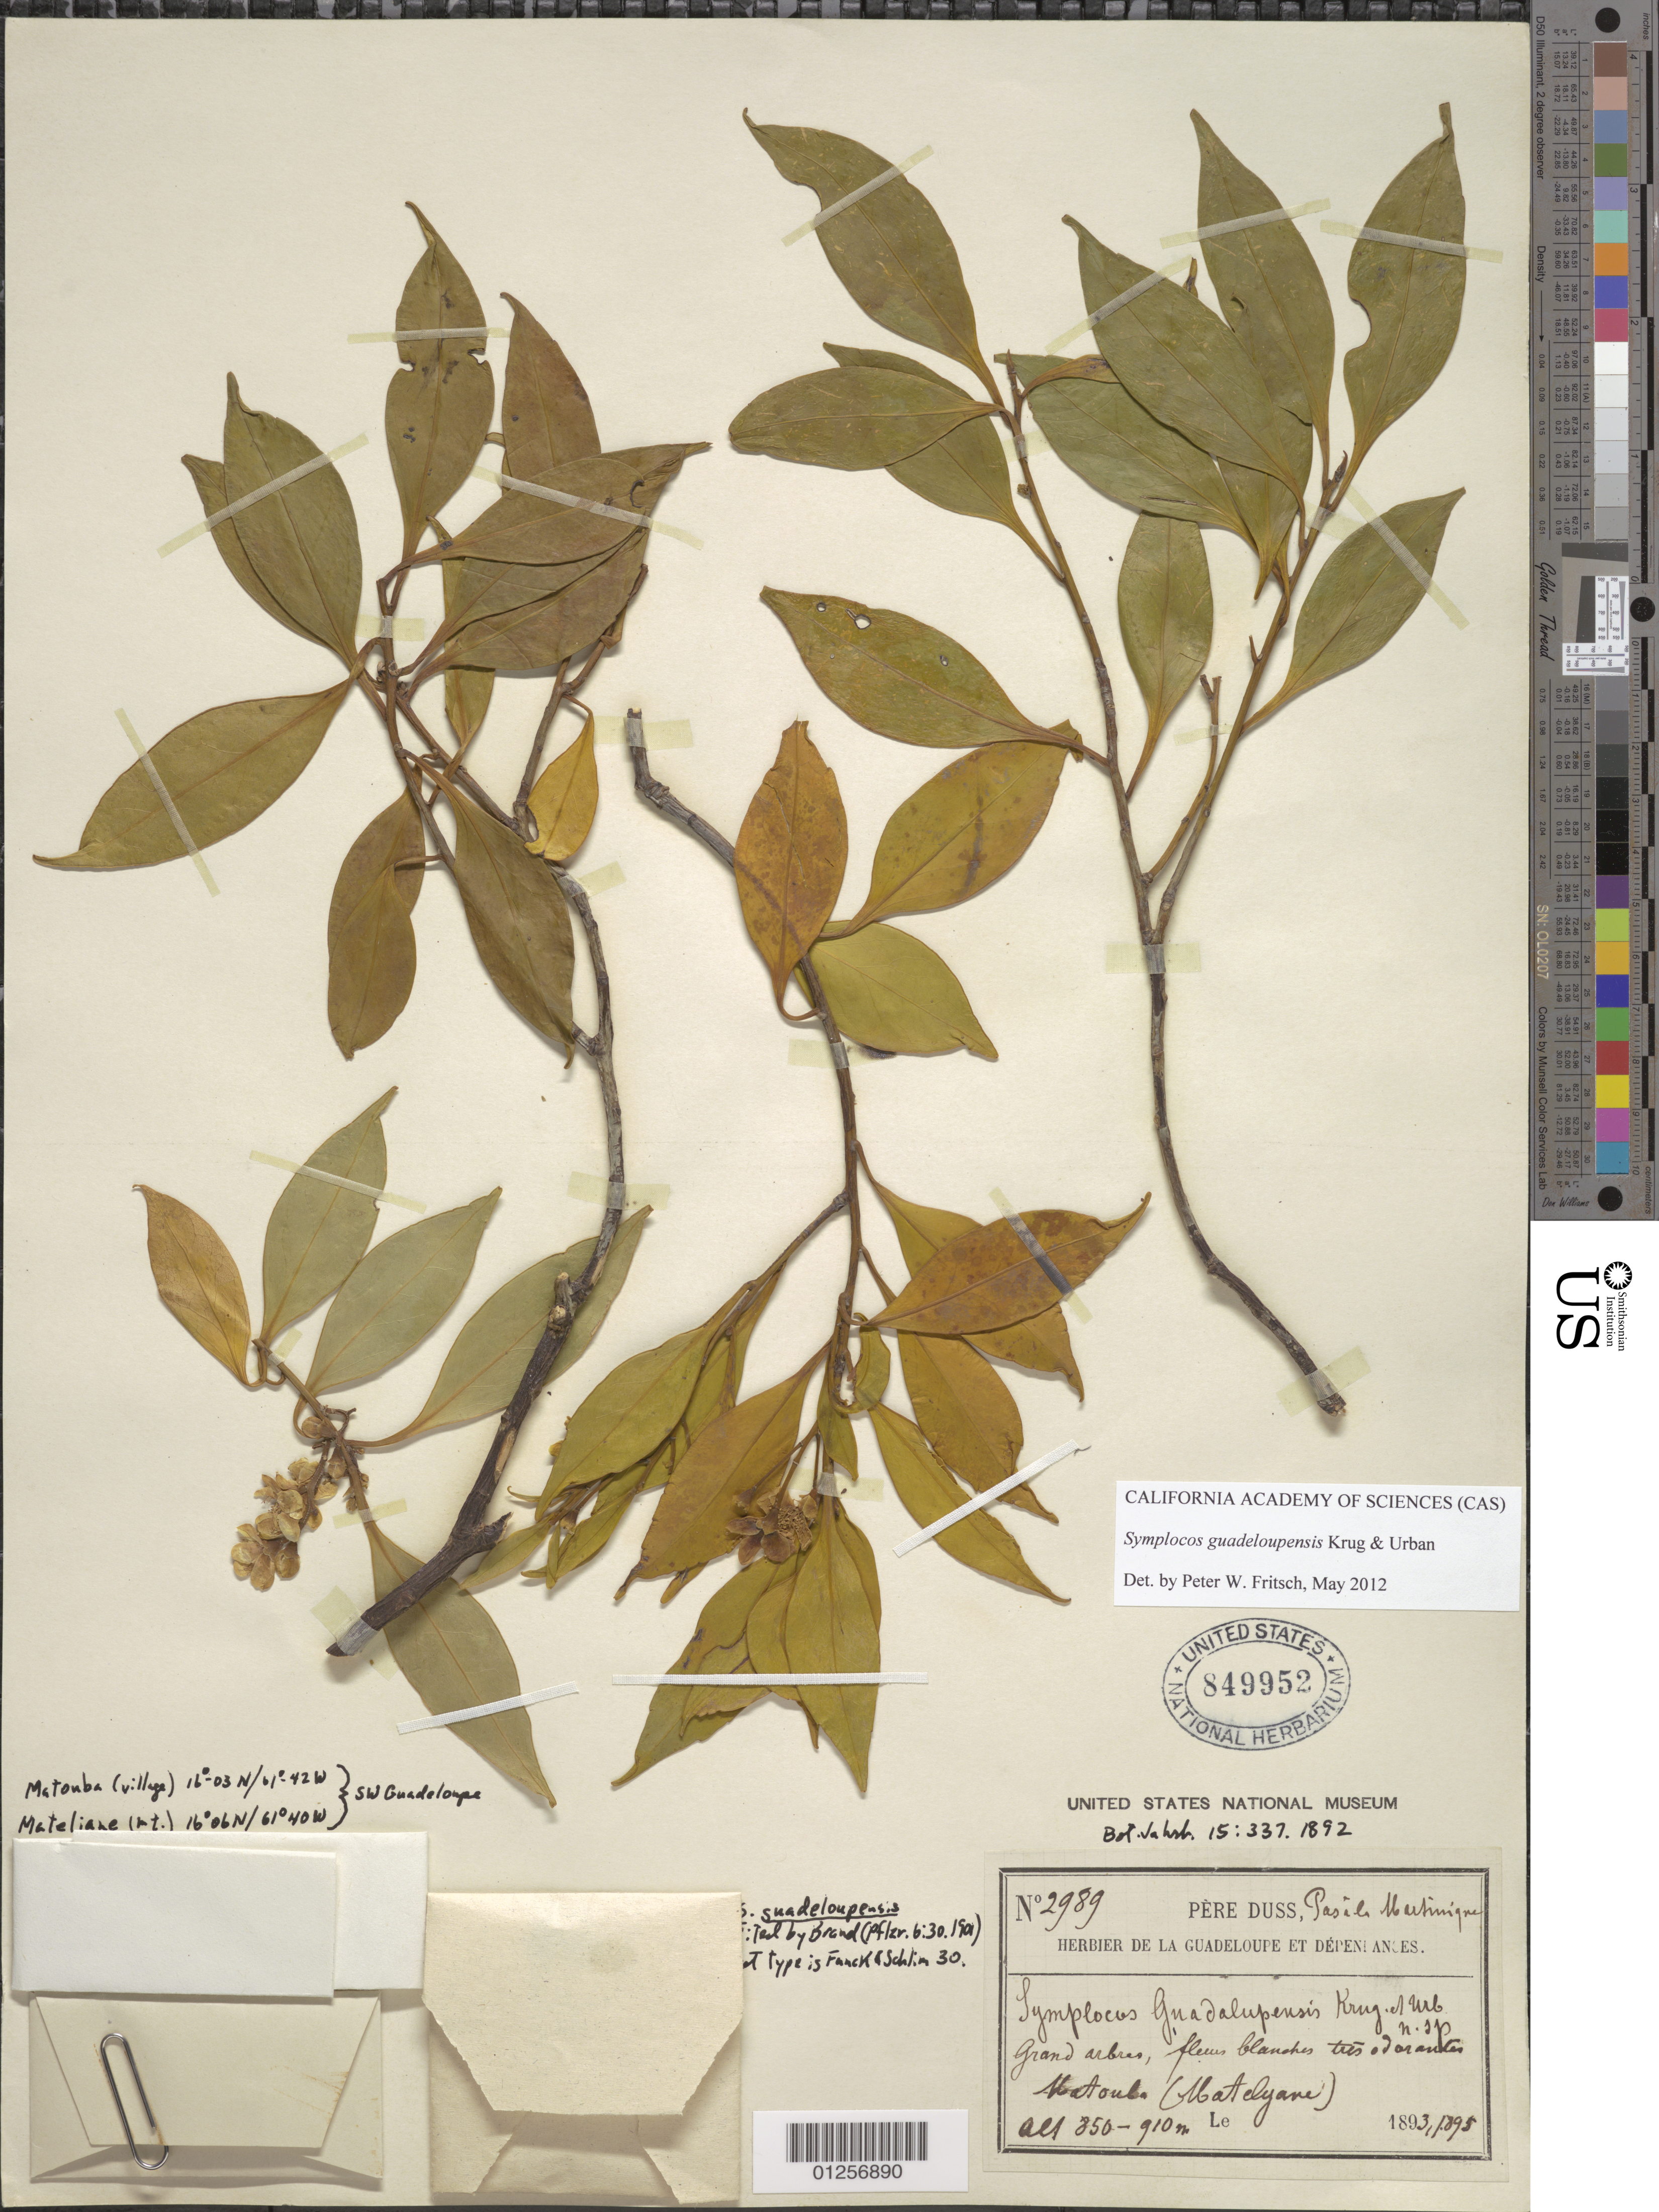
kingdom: Plantae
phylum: Tracheophyta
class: Magnoliopsida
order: Ericales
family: Symplocaceae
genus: Symplocos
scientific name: Symplocos guadeloupensis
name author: Krug & Urb.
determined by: Fritsch, Peter W.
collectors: Père Duss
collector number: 2989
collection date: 1893/1895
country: Guadeloupe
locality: Matouba (Matelyane).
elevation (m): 850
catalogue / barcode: US 849952